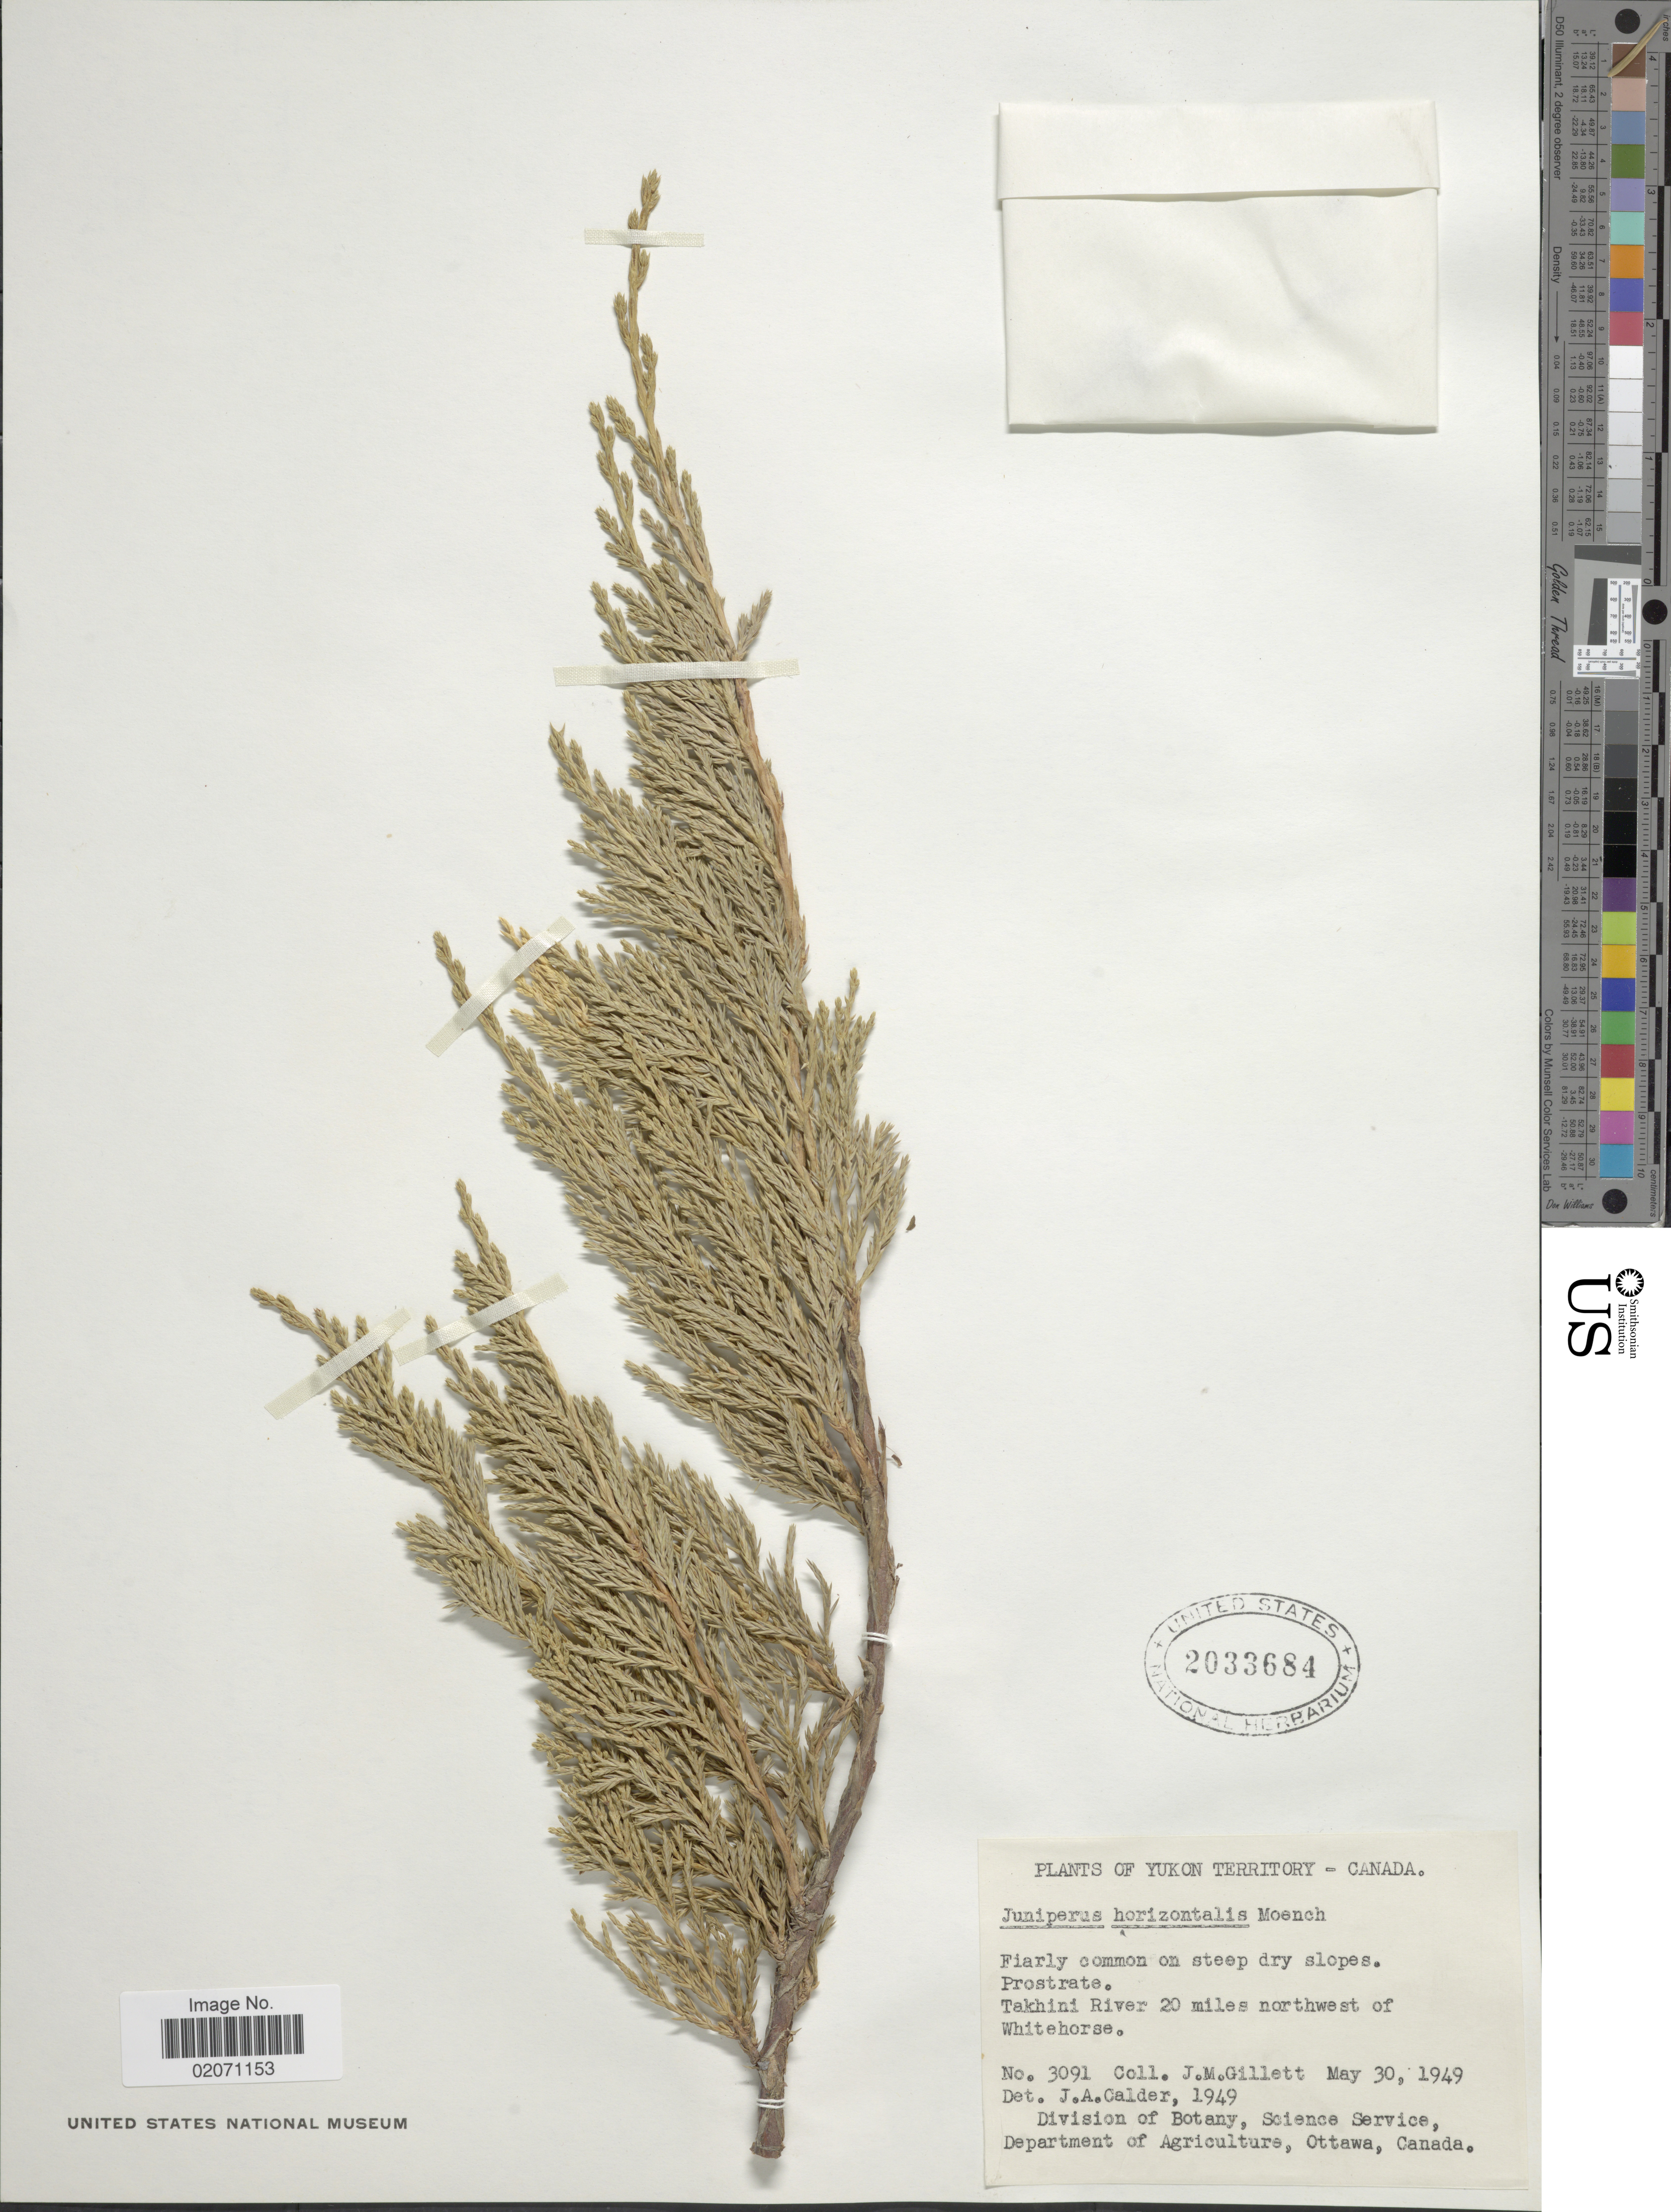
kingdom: Plantae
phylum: Tracheophyta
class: Pinopsida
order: Pinales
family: Cupressaceae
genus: Juniperus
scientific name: Juniperus horizontalis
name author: Moench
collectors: J. M. Gillett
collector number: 3091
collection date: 1949-05-30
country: Canada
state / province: Yukon Territory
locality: Takhini River 20 miles northwest of Whitehorse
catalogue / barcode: US 2033684